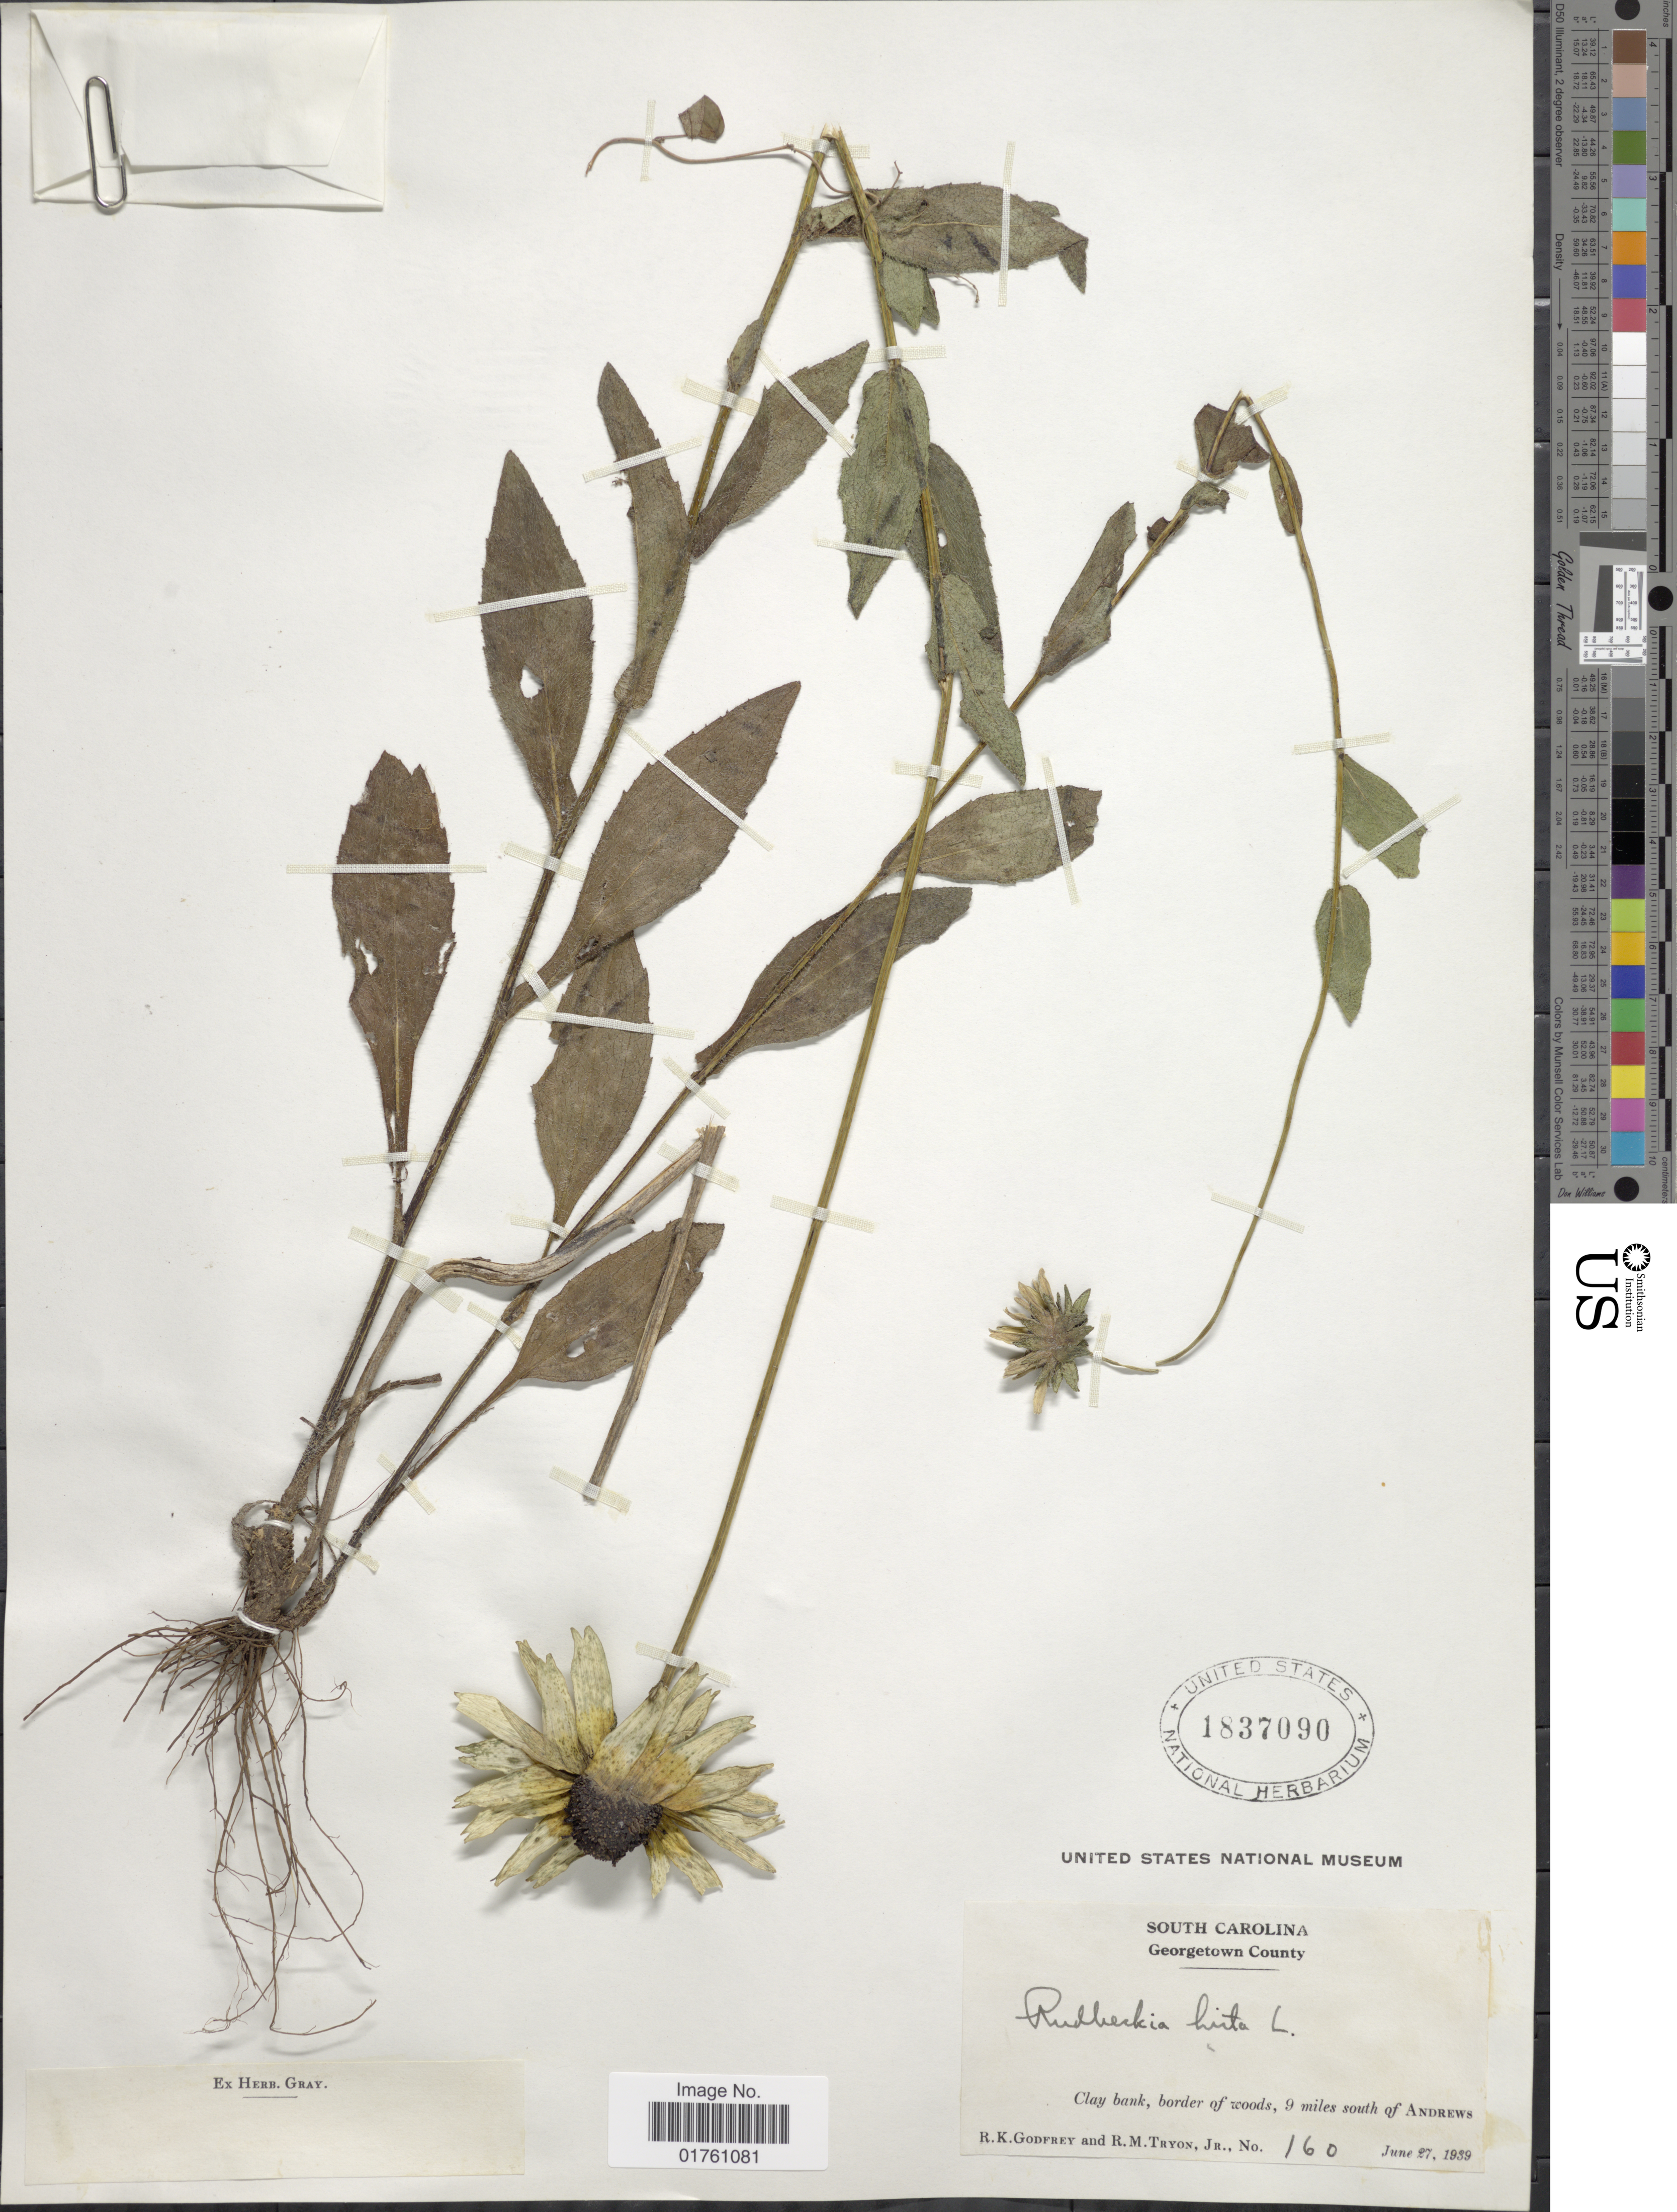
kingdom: Plantae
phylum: Tracheophyta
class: Magnoliopsida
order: Asterales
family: Asteraceae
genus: Rudbeckia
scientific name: Rudbeckia hirta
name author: L.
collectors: R. K. Godfrey & R. M. Tryon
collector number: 160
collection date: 1939-06-27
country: United States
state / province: South Carolina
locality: Georgetown County, Clay bank, border of woods, 9 miles south of Andrews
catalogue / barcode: US 1837090